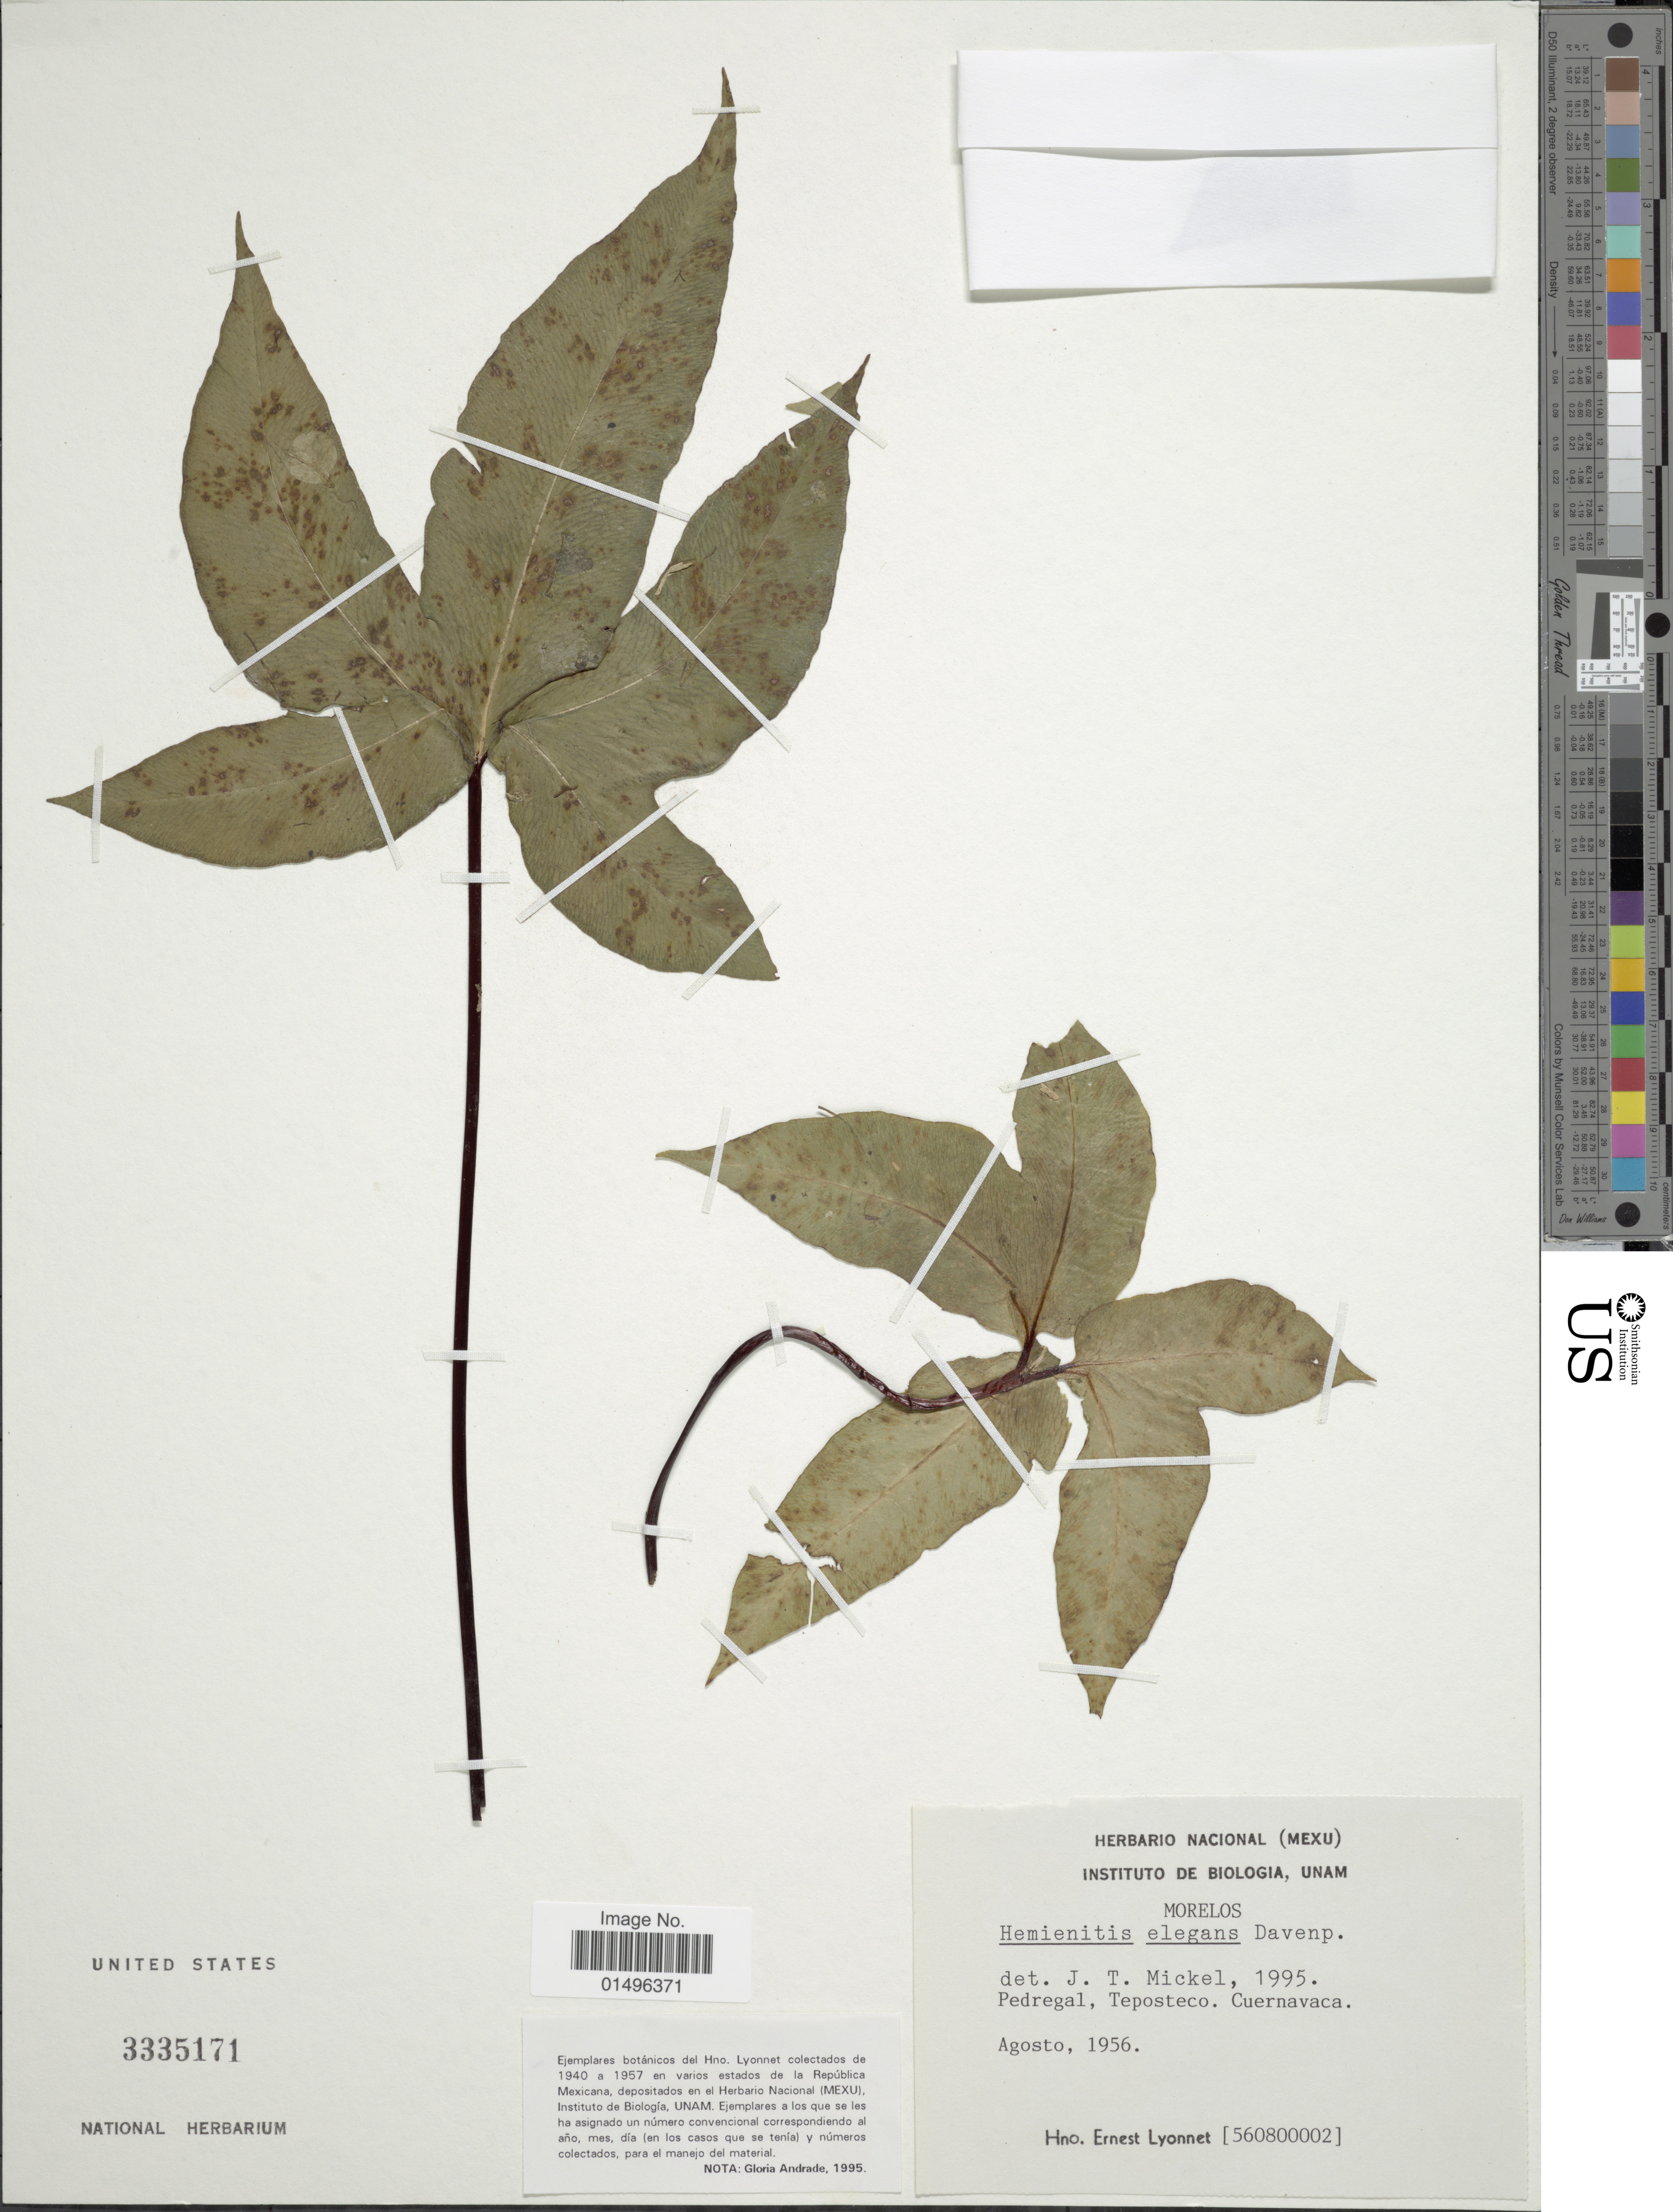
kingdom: Plantae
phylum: Tracheophyta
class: Polypodiopsida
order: Polypodiales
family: Pteridaceae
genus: Hemionitis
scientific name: Hemionitis elegans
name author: Davenp.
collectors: E. Lyonnet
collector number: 560800002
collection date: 1956-08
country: Mexico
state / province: Morelos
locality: Mexico, Morelos. Pedregal, Teposteco, Cuernavaca.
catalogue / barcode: US 3335171